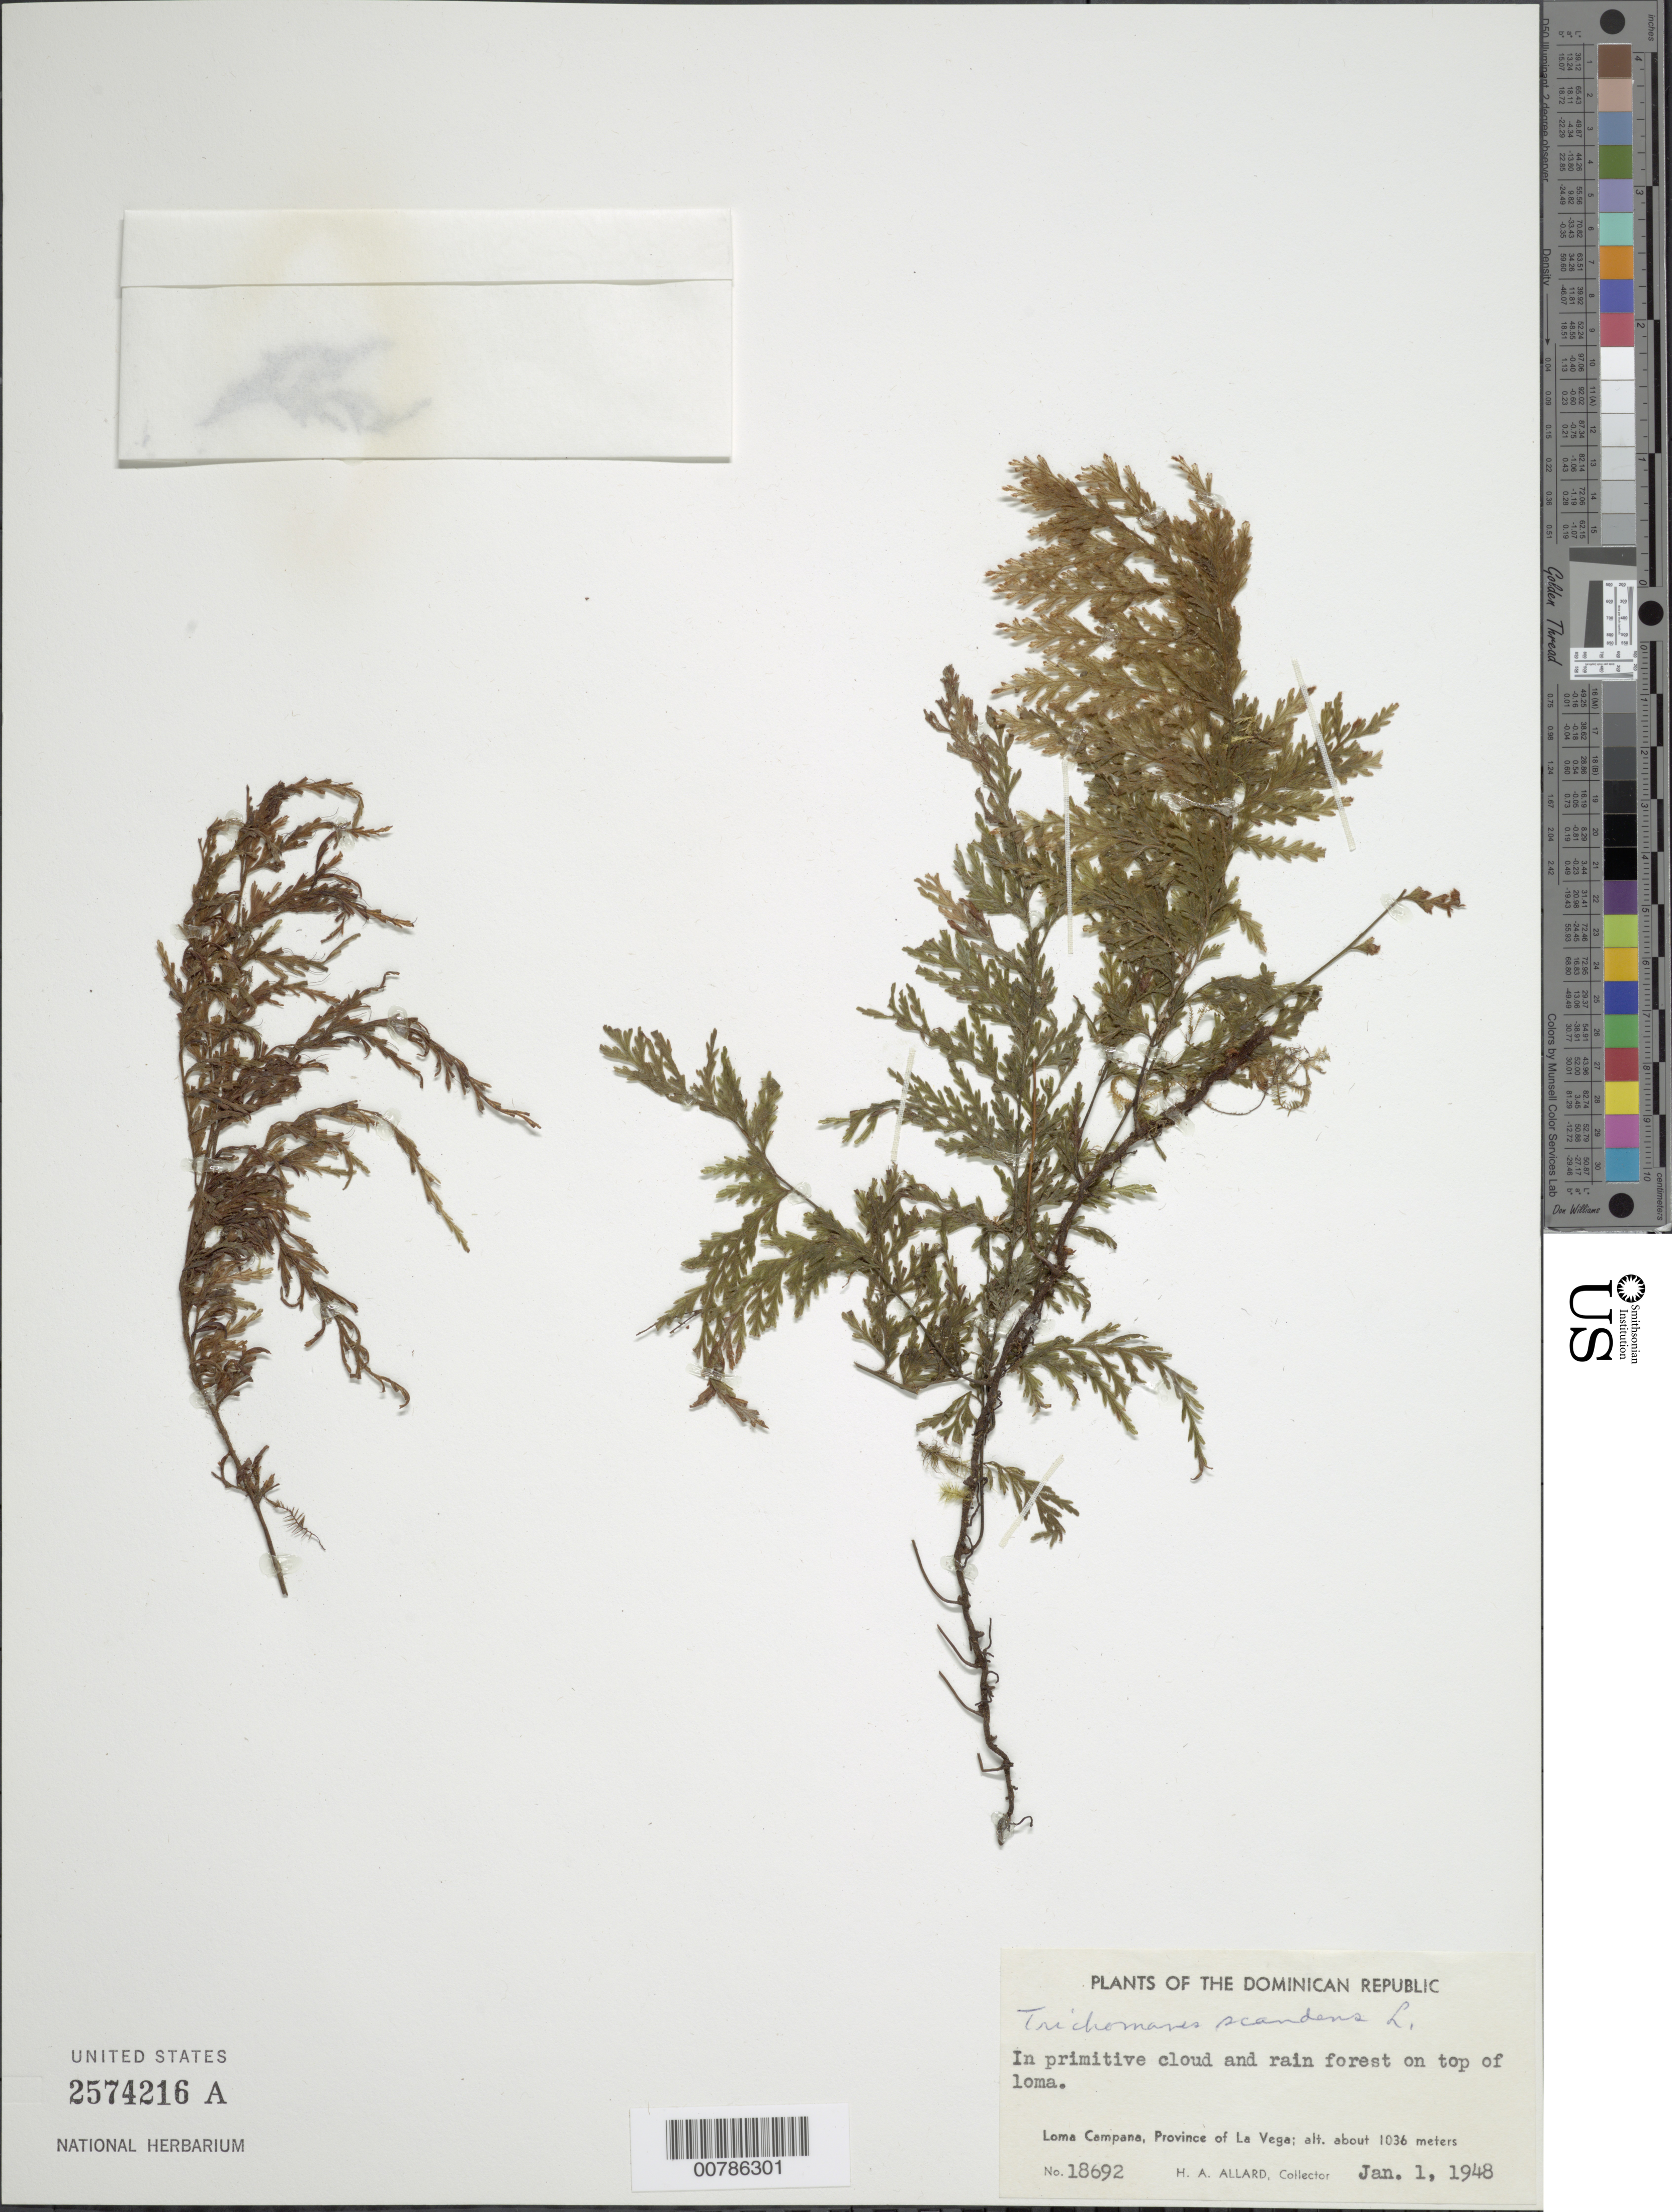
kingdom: Plantae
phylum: Tracheophyta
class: Polypodiopsida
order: Hymenophyllales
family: Hymenophyllaceae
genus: Trichomanes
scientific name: Trichomanes scandens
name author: L.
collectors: H. A. Allard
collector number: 18692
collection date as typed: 01 Jan 1948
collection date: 1948-01-01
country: Dominican Republic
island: Hispaniola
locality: Loma Campana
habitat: In primitive cloud and rain forest on top of loma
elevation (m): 1036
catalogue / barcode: US 2574216A